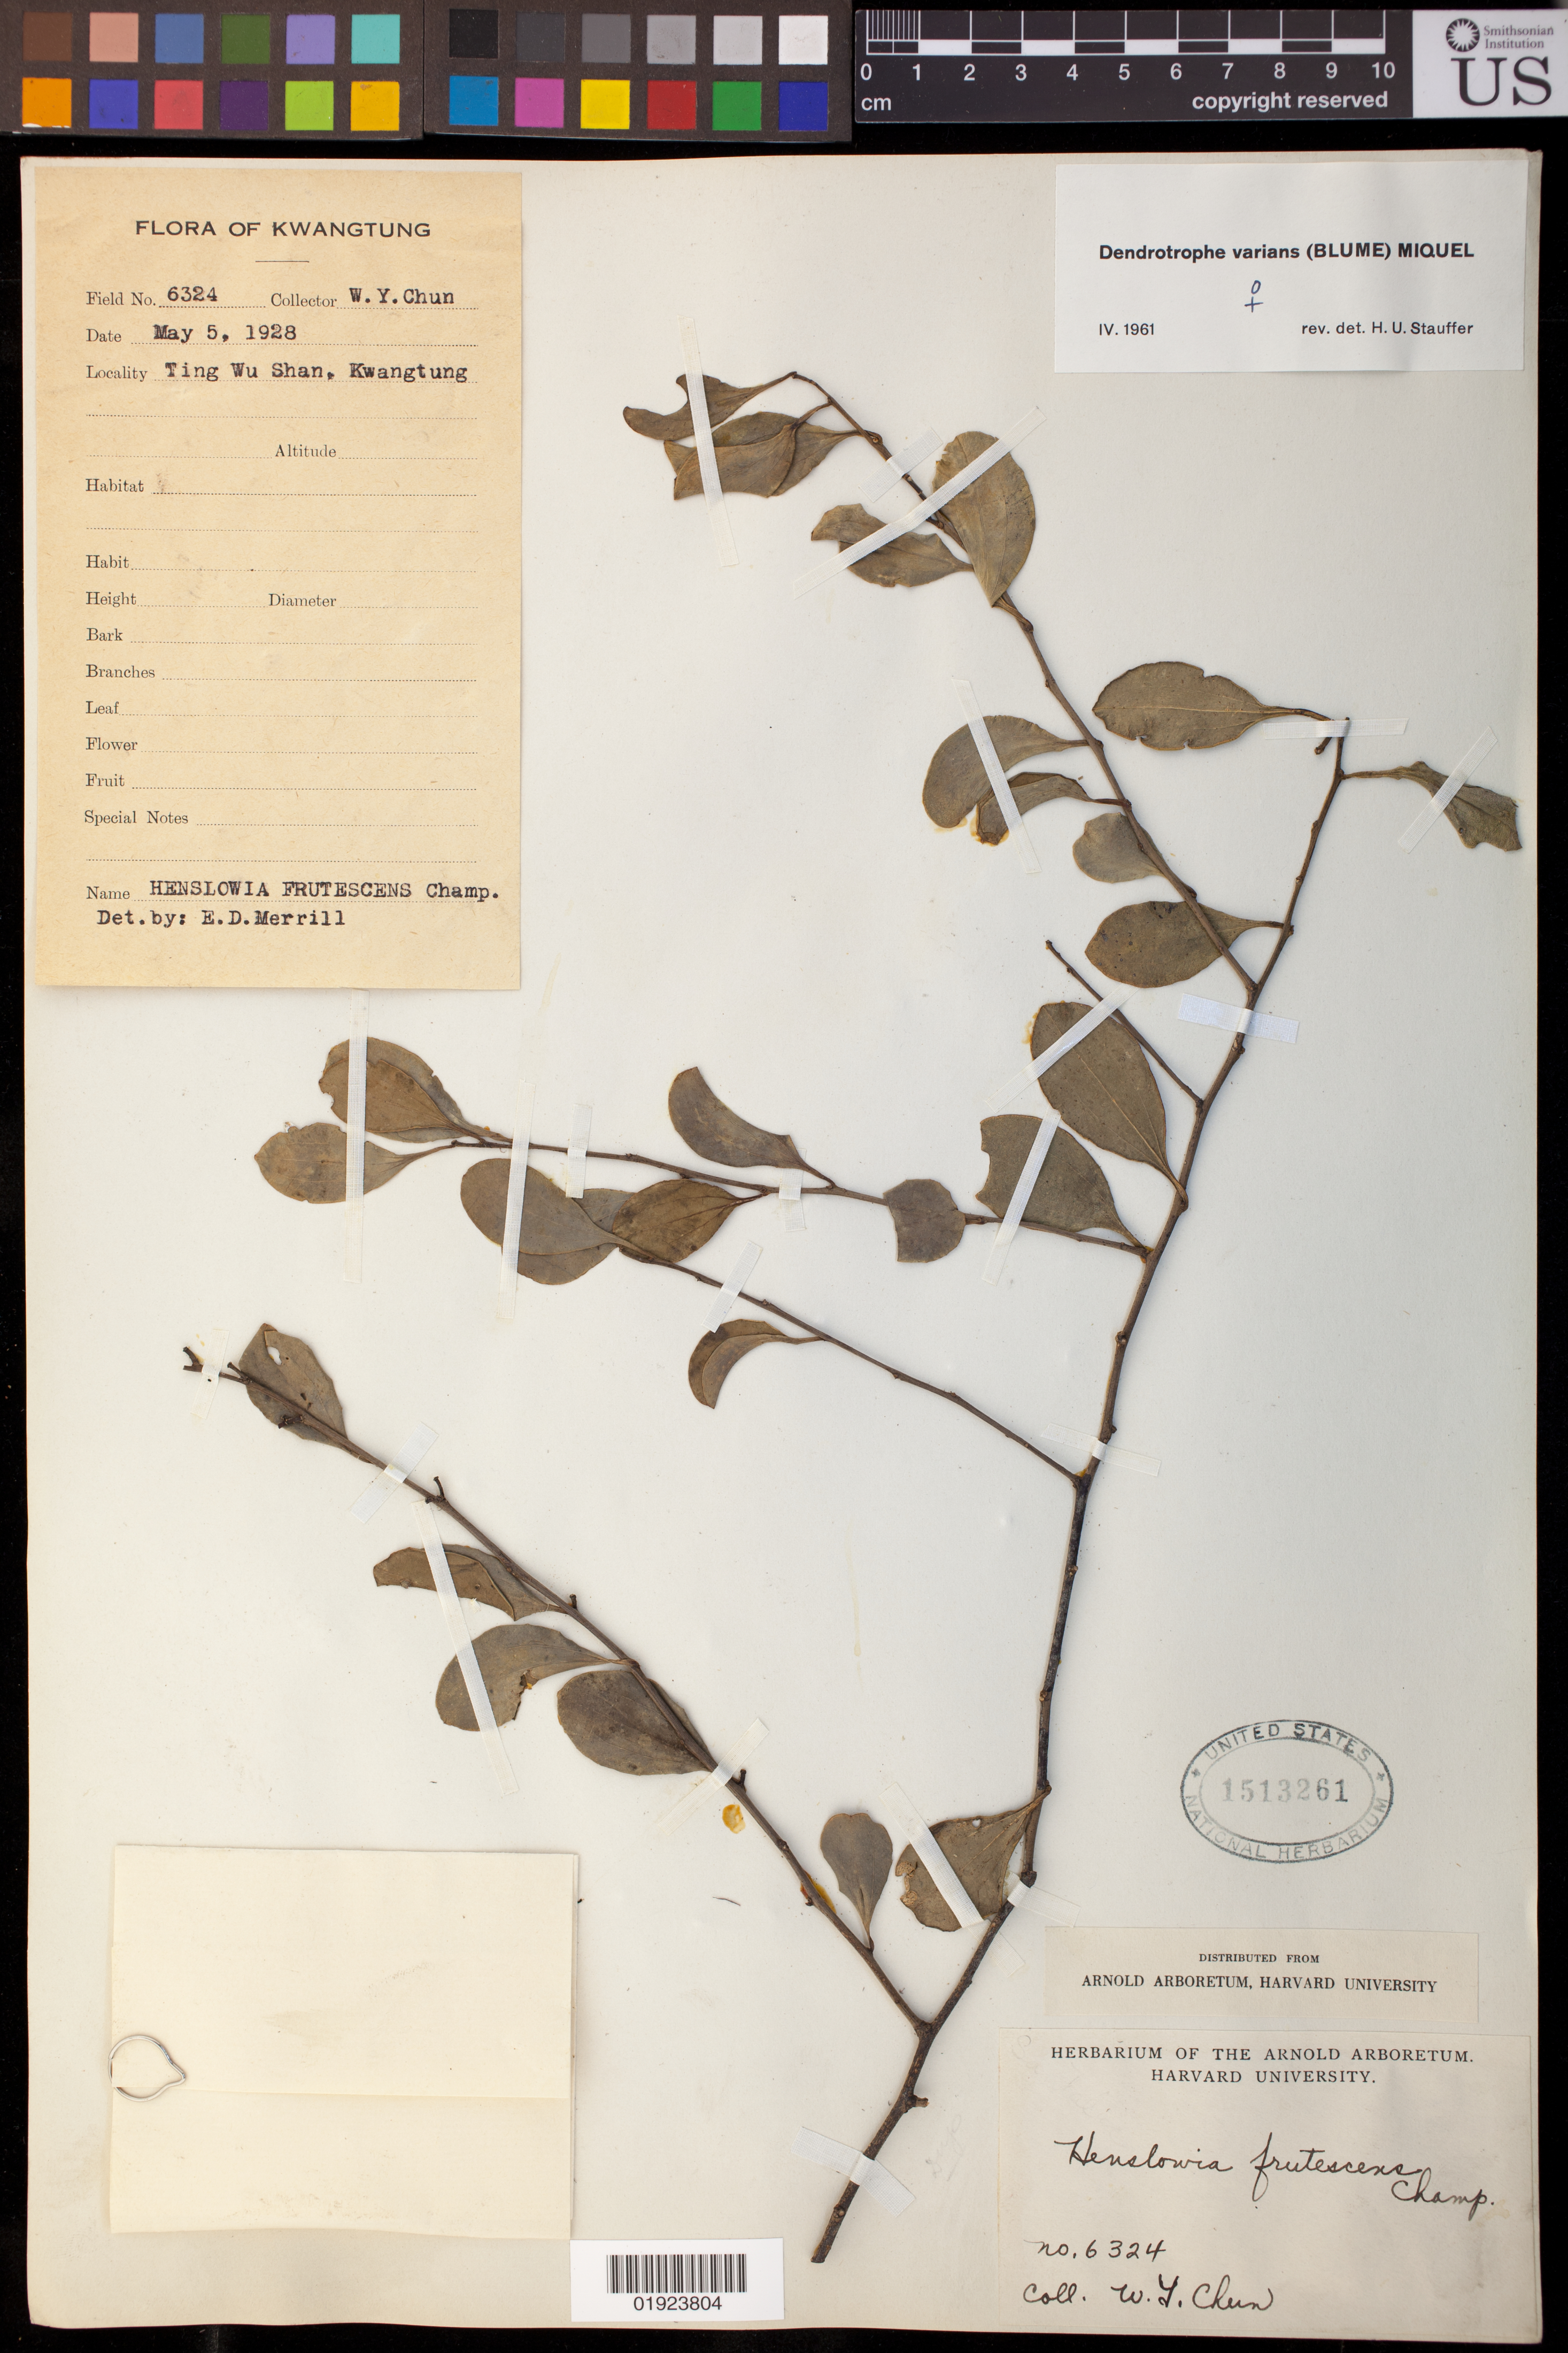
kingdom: Plantae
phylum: Tracheophyta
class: Magnoliopsida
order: Santalales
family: Amphorogynaceae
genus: Dendrotrophe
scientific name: Dendrotrophe varians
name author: (Blume) Miq.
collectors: W. Y. Chun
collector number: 6324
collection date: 1928-05-05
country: China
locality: Ting Wu Shan, Kwangtung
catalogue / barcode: US 1513261